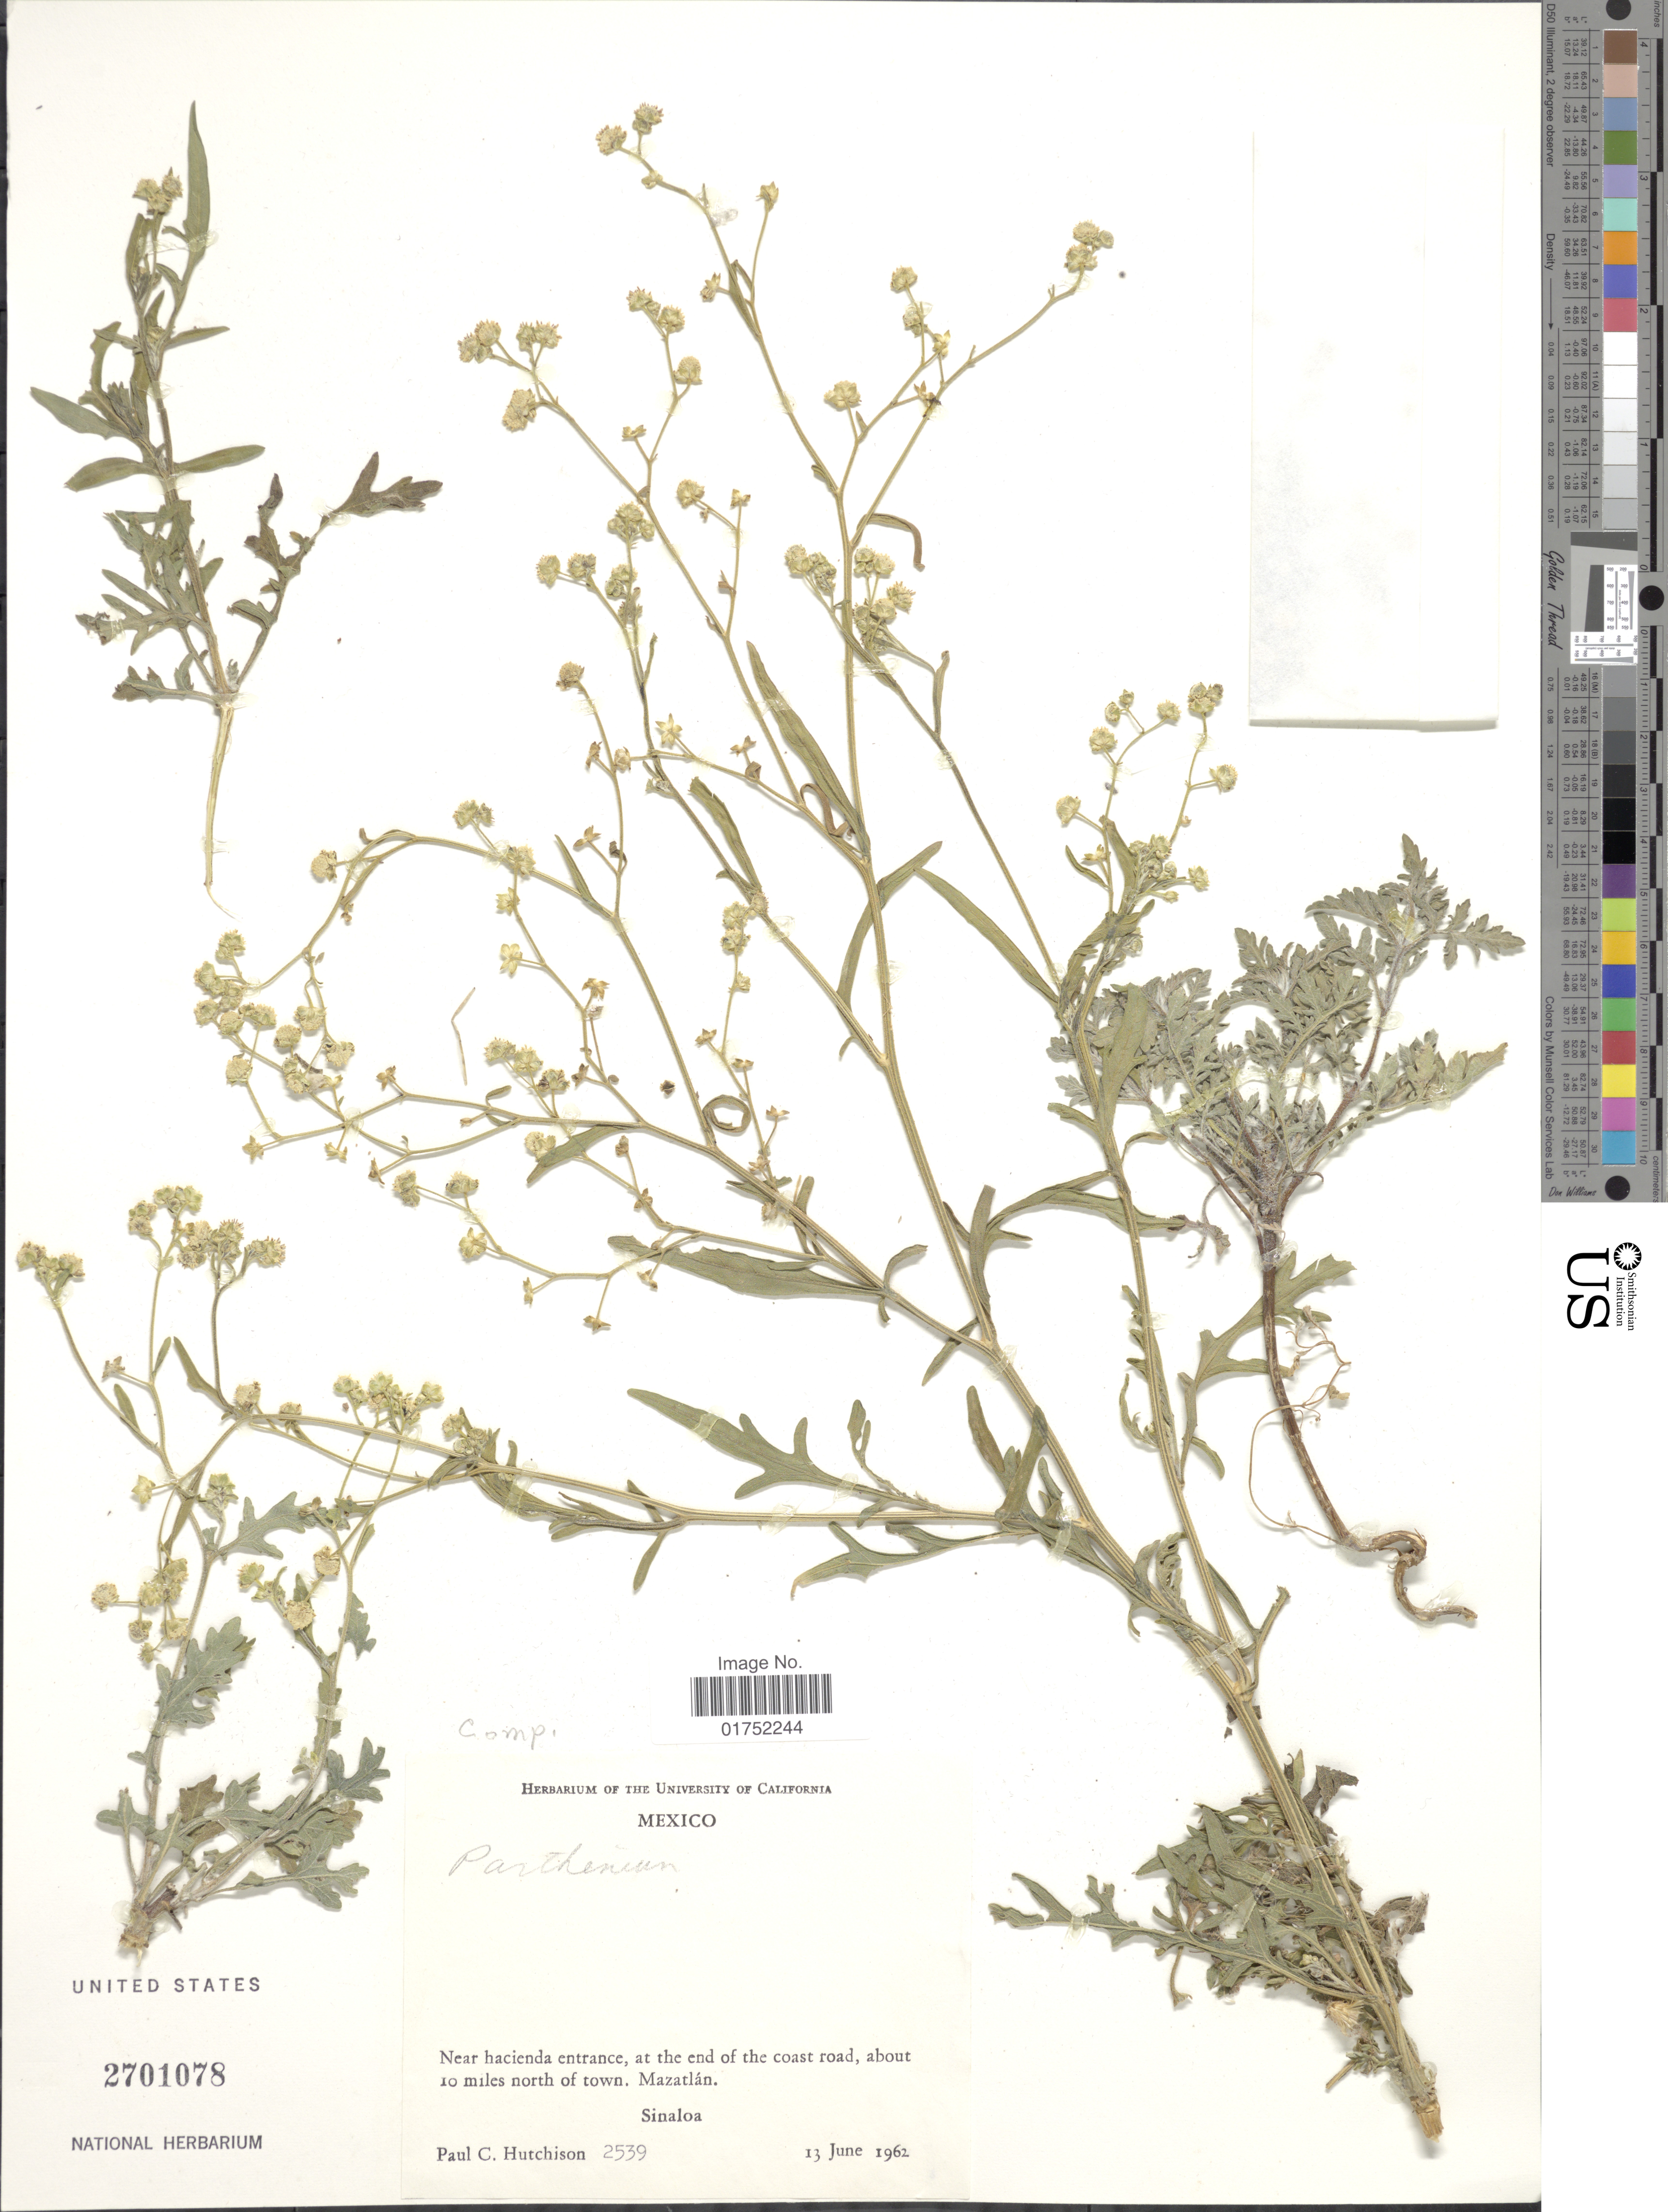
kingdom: Plantae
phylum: Tracheophyta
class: Magnoliopsida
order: Asterales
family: Asteraceae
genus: Parthenium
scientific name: Parthenium sp.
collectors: P. C. Hutchison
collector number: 2539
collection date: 1962-06-13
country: Mexico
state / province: Sinaloa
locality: About 10 miles north of town, Mazatlan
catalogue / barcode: US 2701078